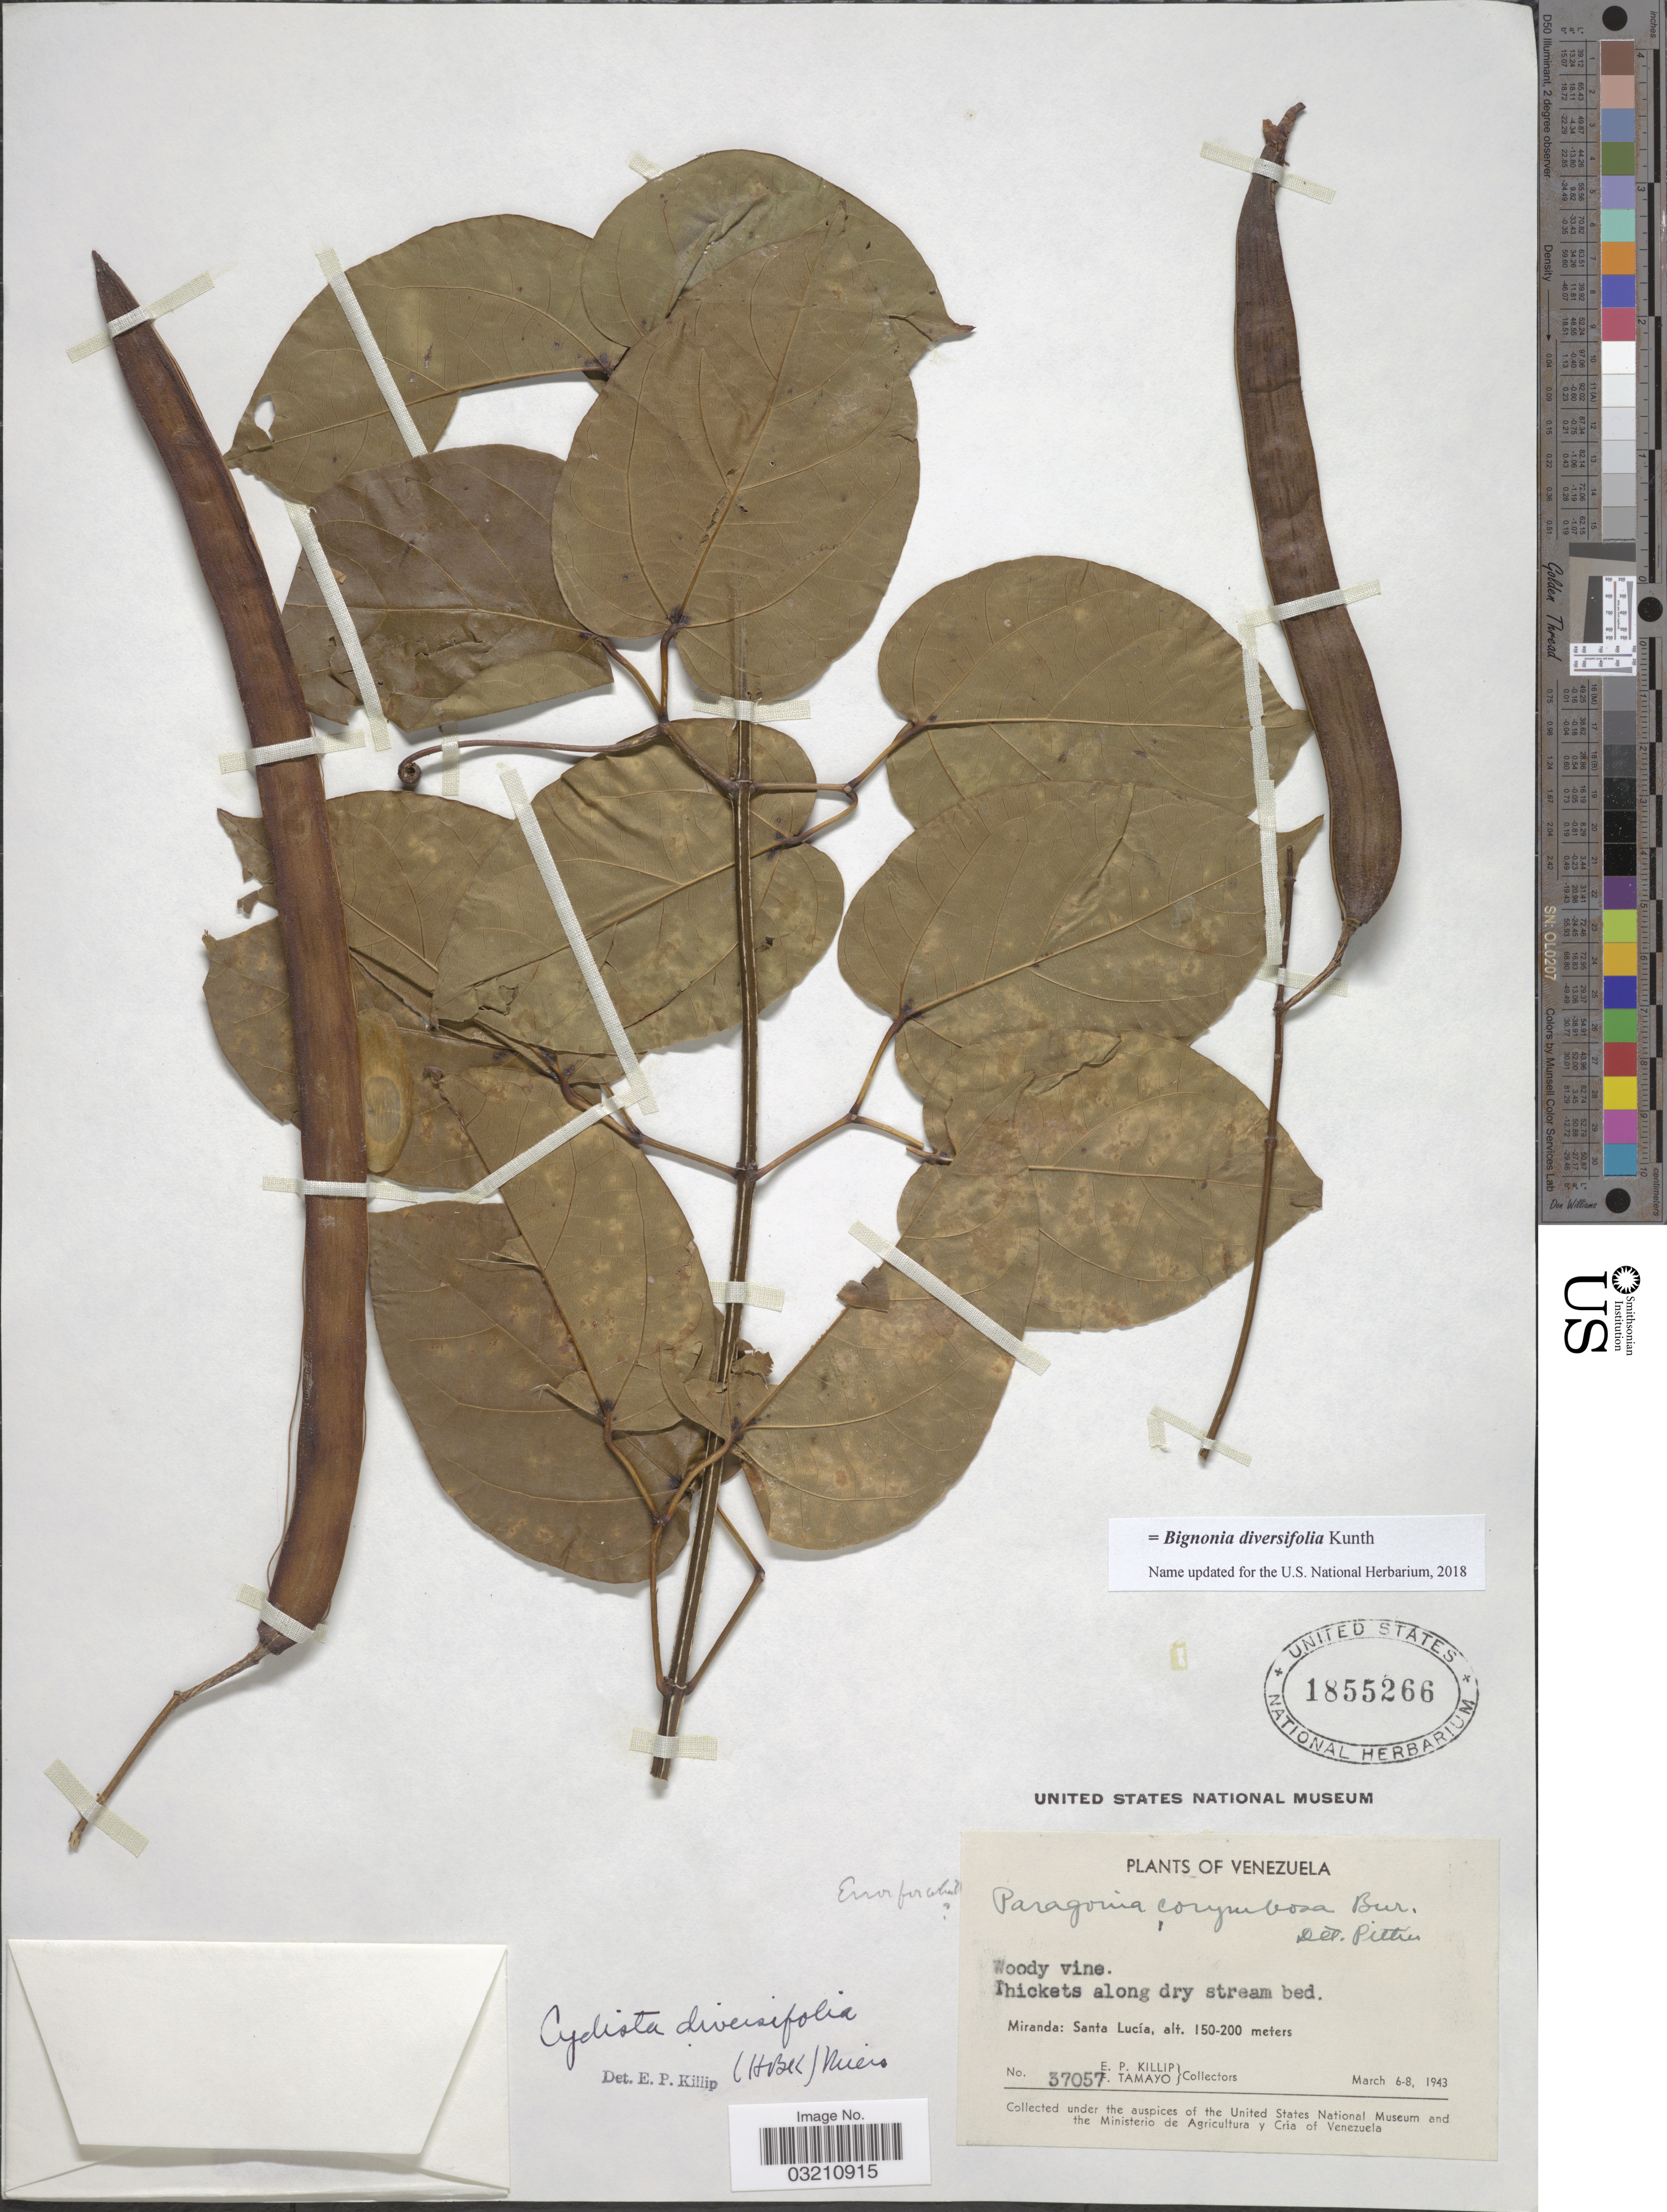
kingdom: Plantae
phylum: Tracheophyta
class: Magnoliopsida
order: Lamiales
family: Bignoniaceae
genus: Bignonia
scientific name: Bignonia diversifolia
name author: Kunth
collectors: E. P. Killip & F. Tamayo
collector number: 37057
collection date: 1943-03-06/1943-03-08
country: Venezuela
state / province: Miranda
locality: Santa Lucía.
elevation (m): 150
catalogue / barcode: US 1855266